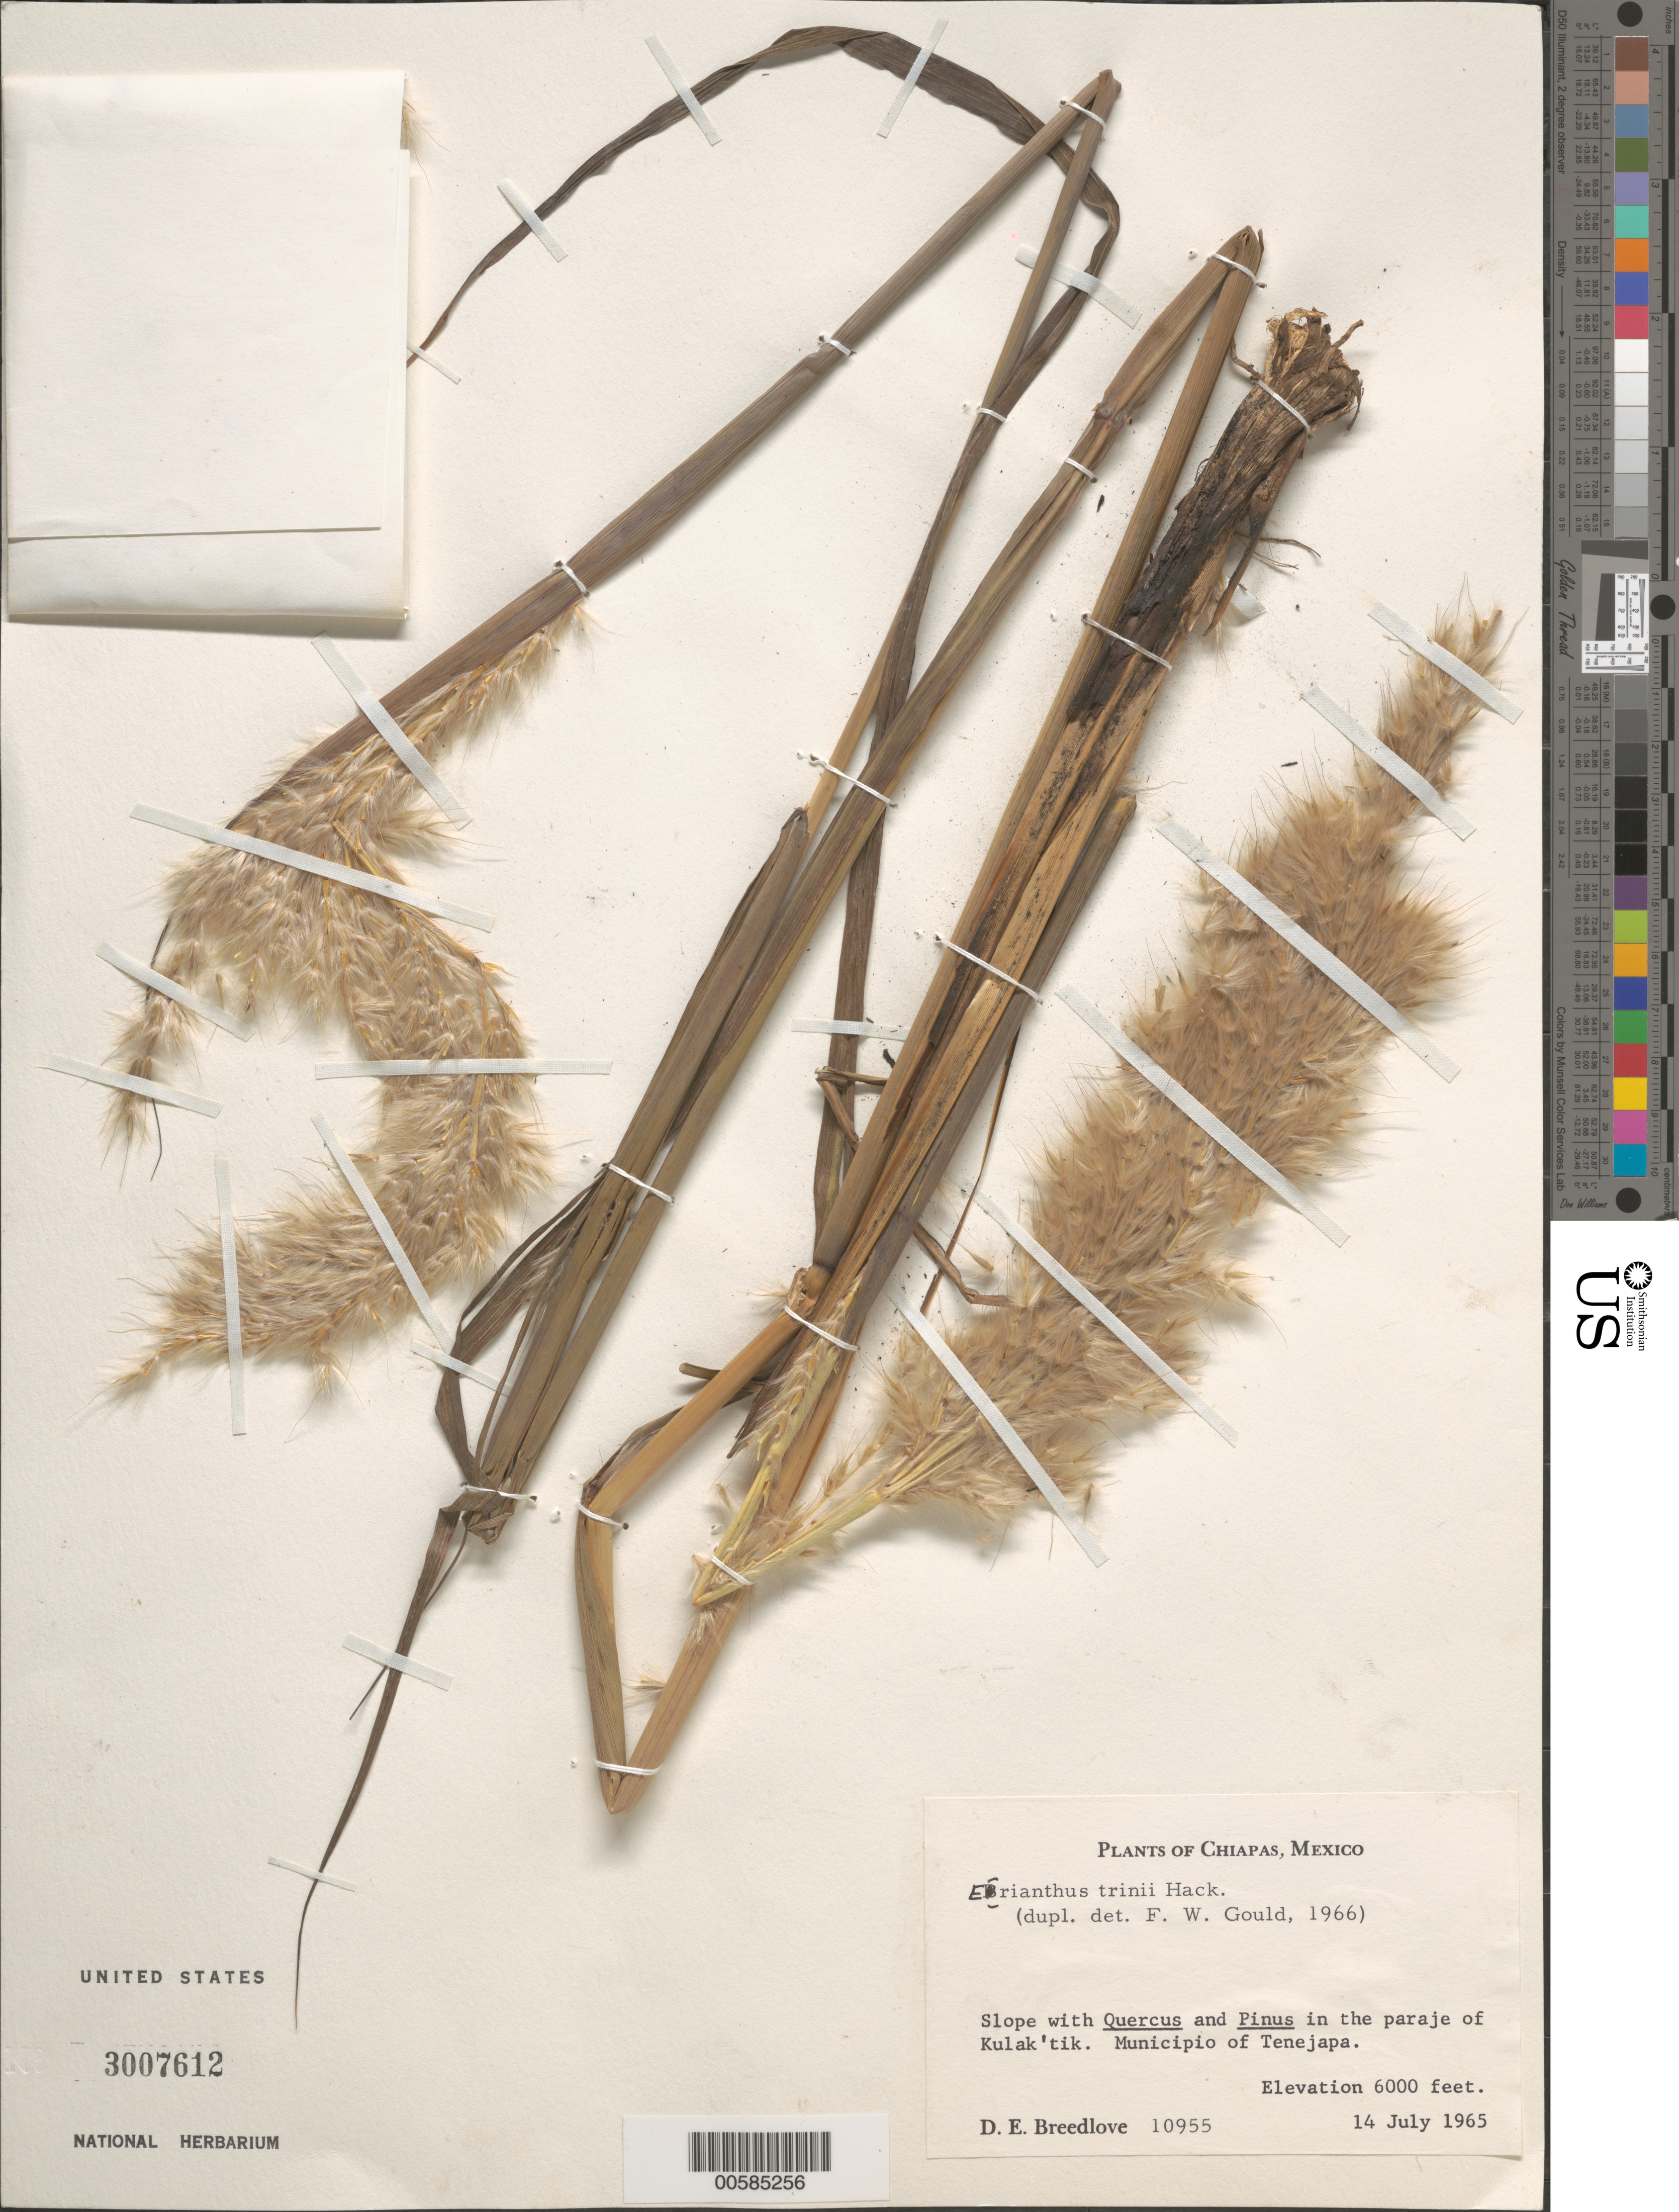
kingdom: Plantae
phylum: Tracheophyta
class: Liliopsida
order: Poales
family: Poaceae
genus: Erianthus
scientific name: Erianthus trinii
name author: Hack.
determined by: Gould, F. W.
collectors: D. E. Breedlove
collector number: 10955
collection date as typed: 14 Jul 1965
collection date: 1965-07-14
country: Mexico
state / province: Chiapas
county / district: Tenejapa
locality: In the paraje of Kulak'tik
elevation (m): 1829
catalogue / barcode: US 3007612